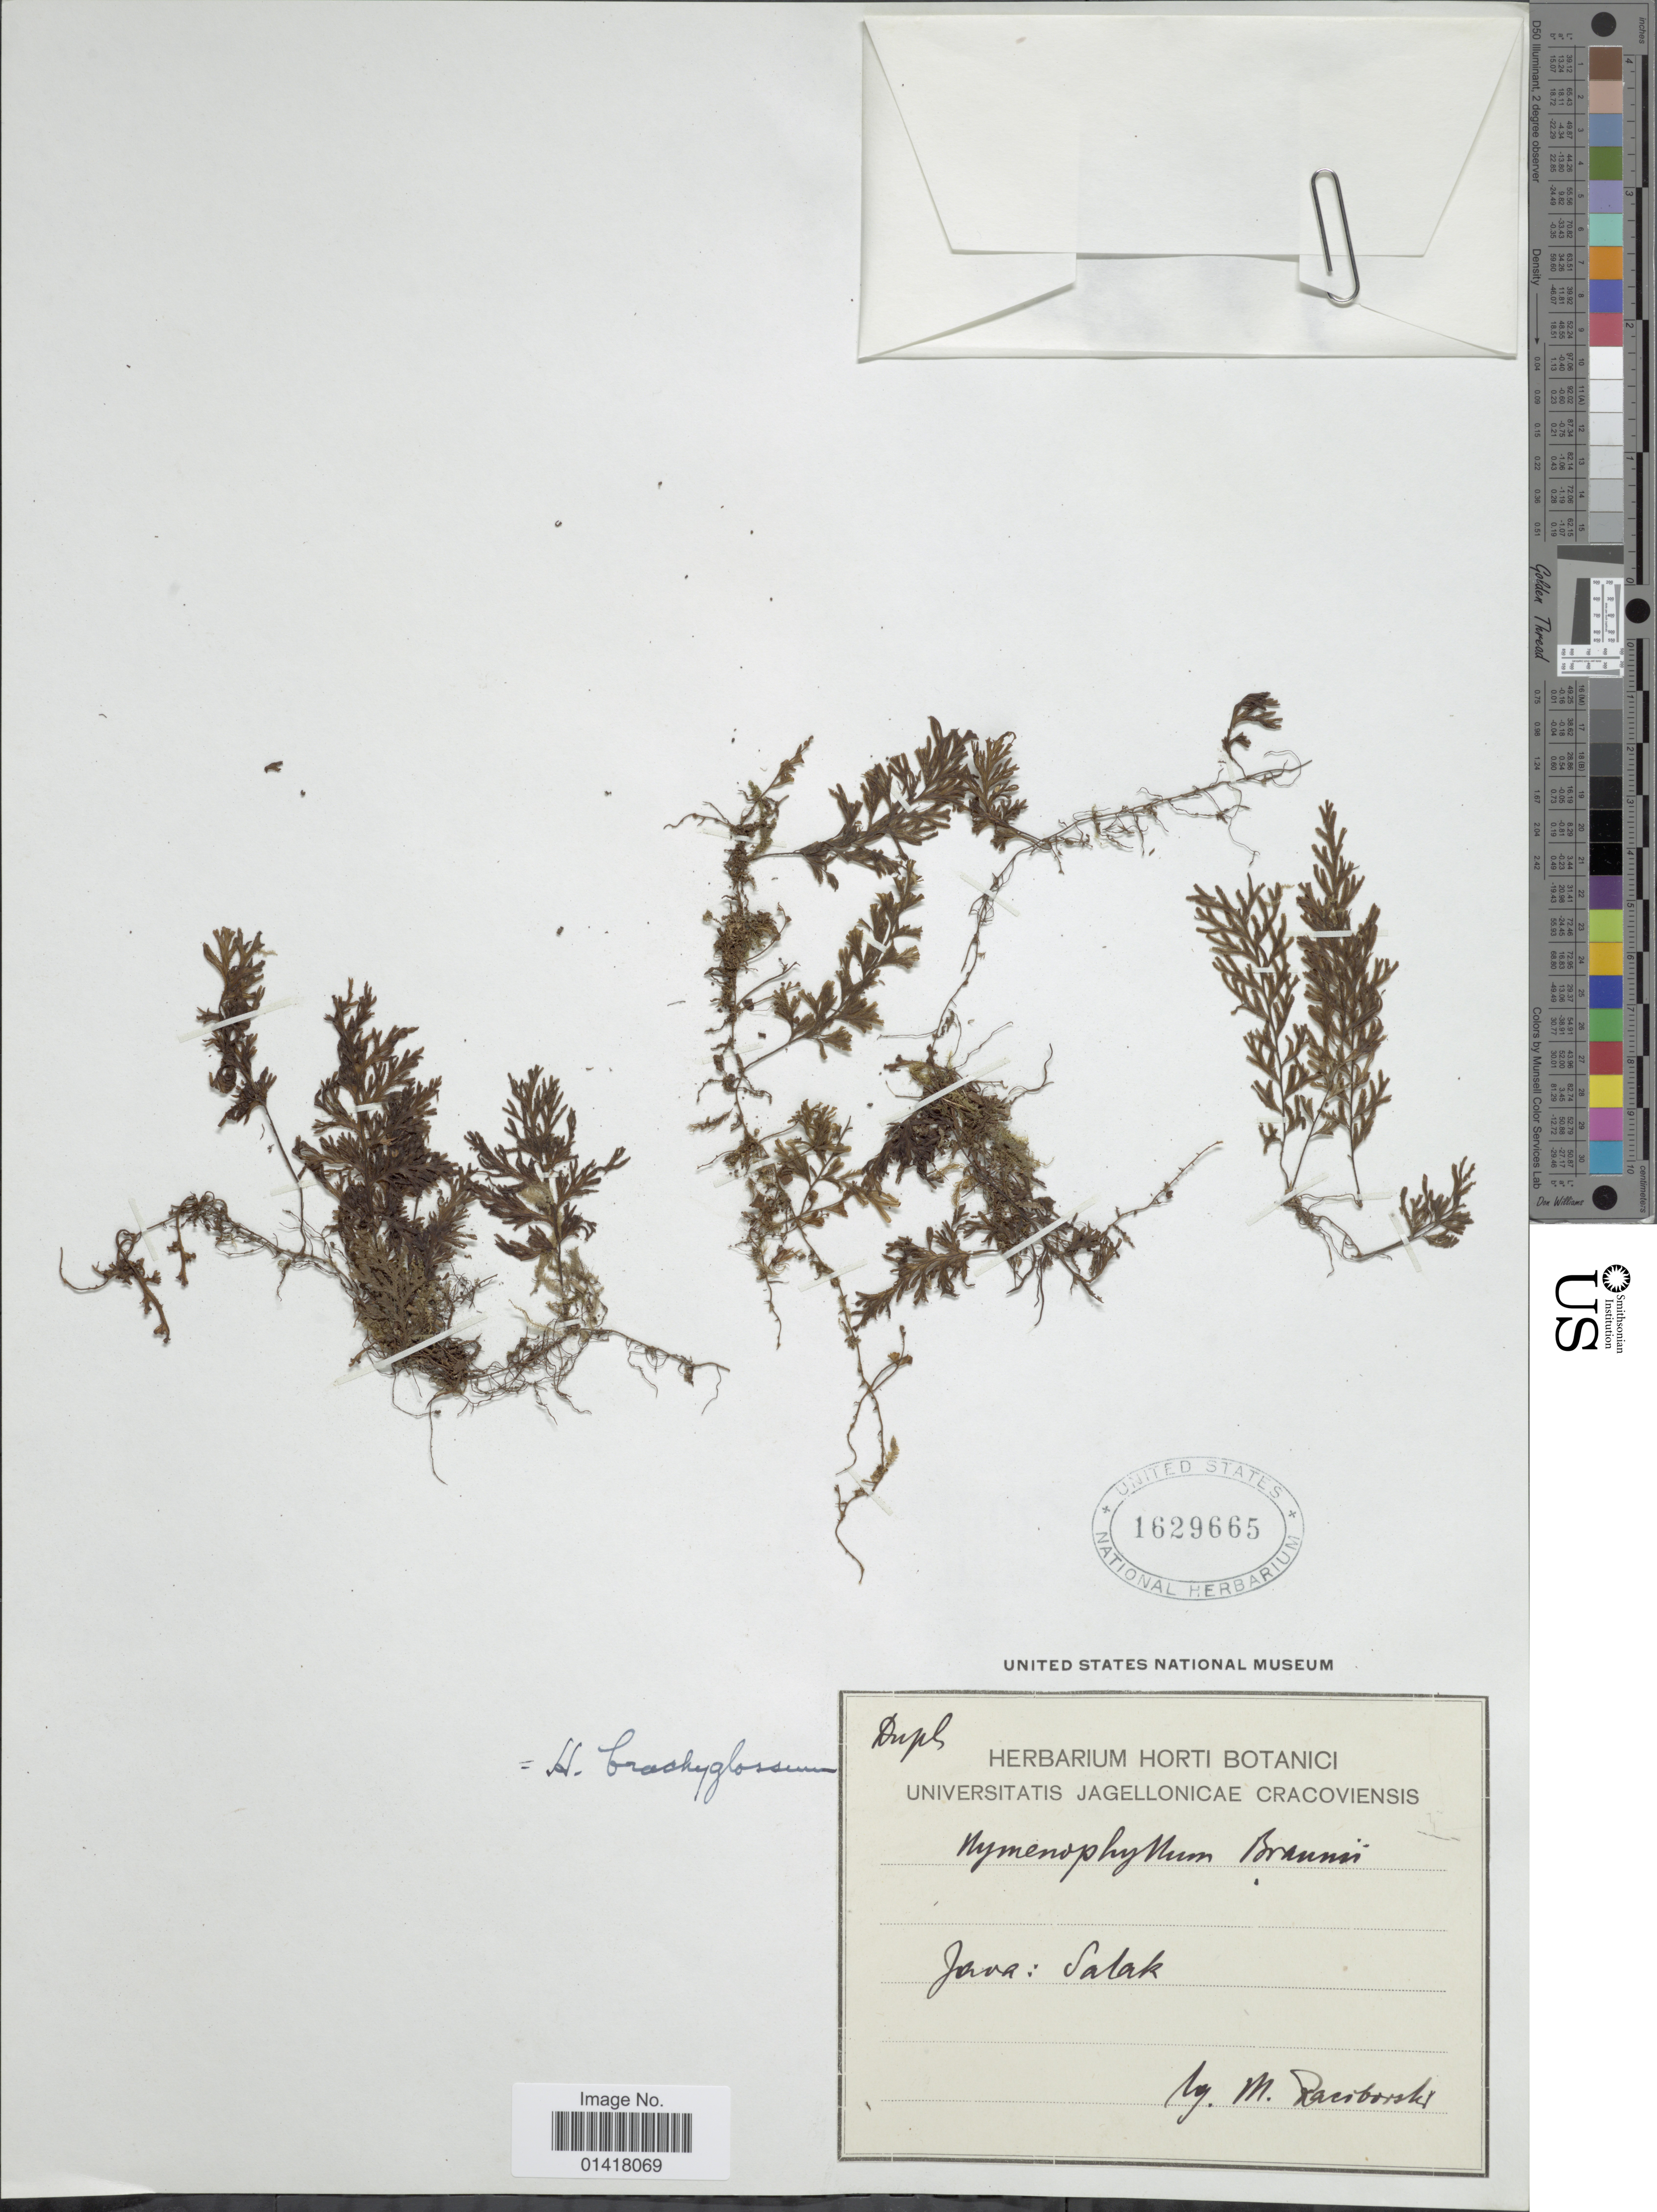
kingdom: Plantae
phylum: Tracheophyta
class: Polypodiopsida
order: Hymenophyllales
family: Hymenophyllaceae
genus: Hymenophyllum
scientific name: Hymenophyllum brachyglossum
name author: A. Br. ex Kunze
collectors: M. Raciborski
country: Indonesia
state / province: Java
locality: Salak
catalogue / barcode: US 1629665